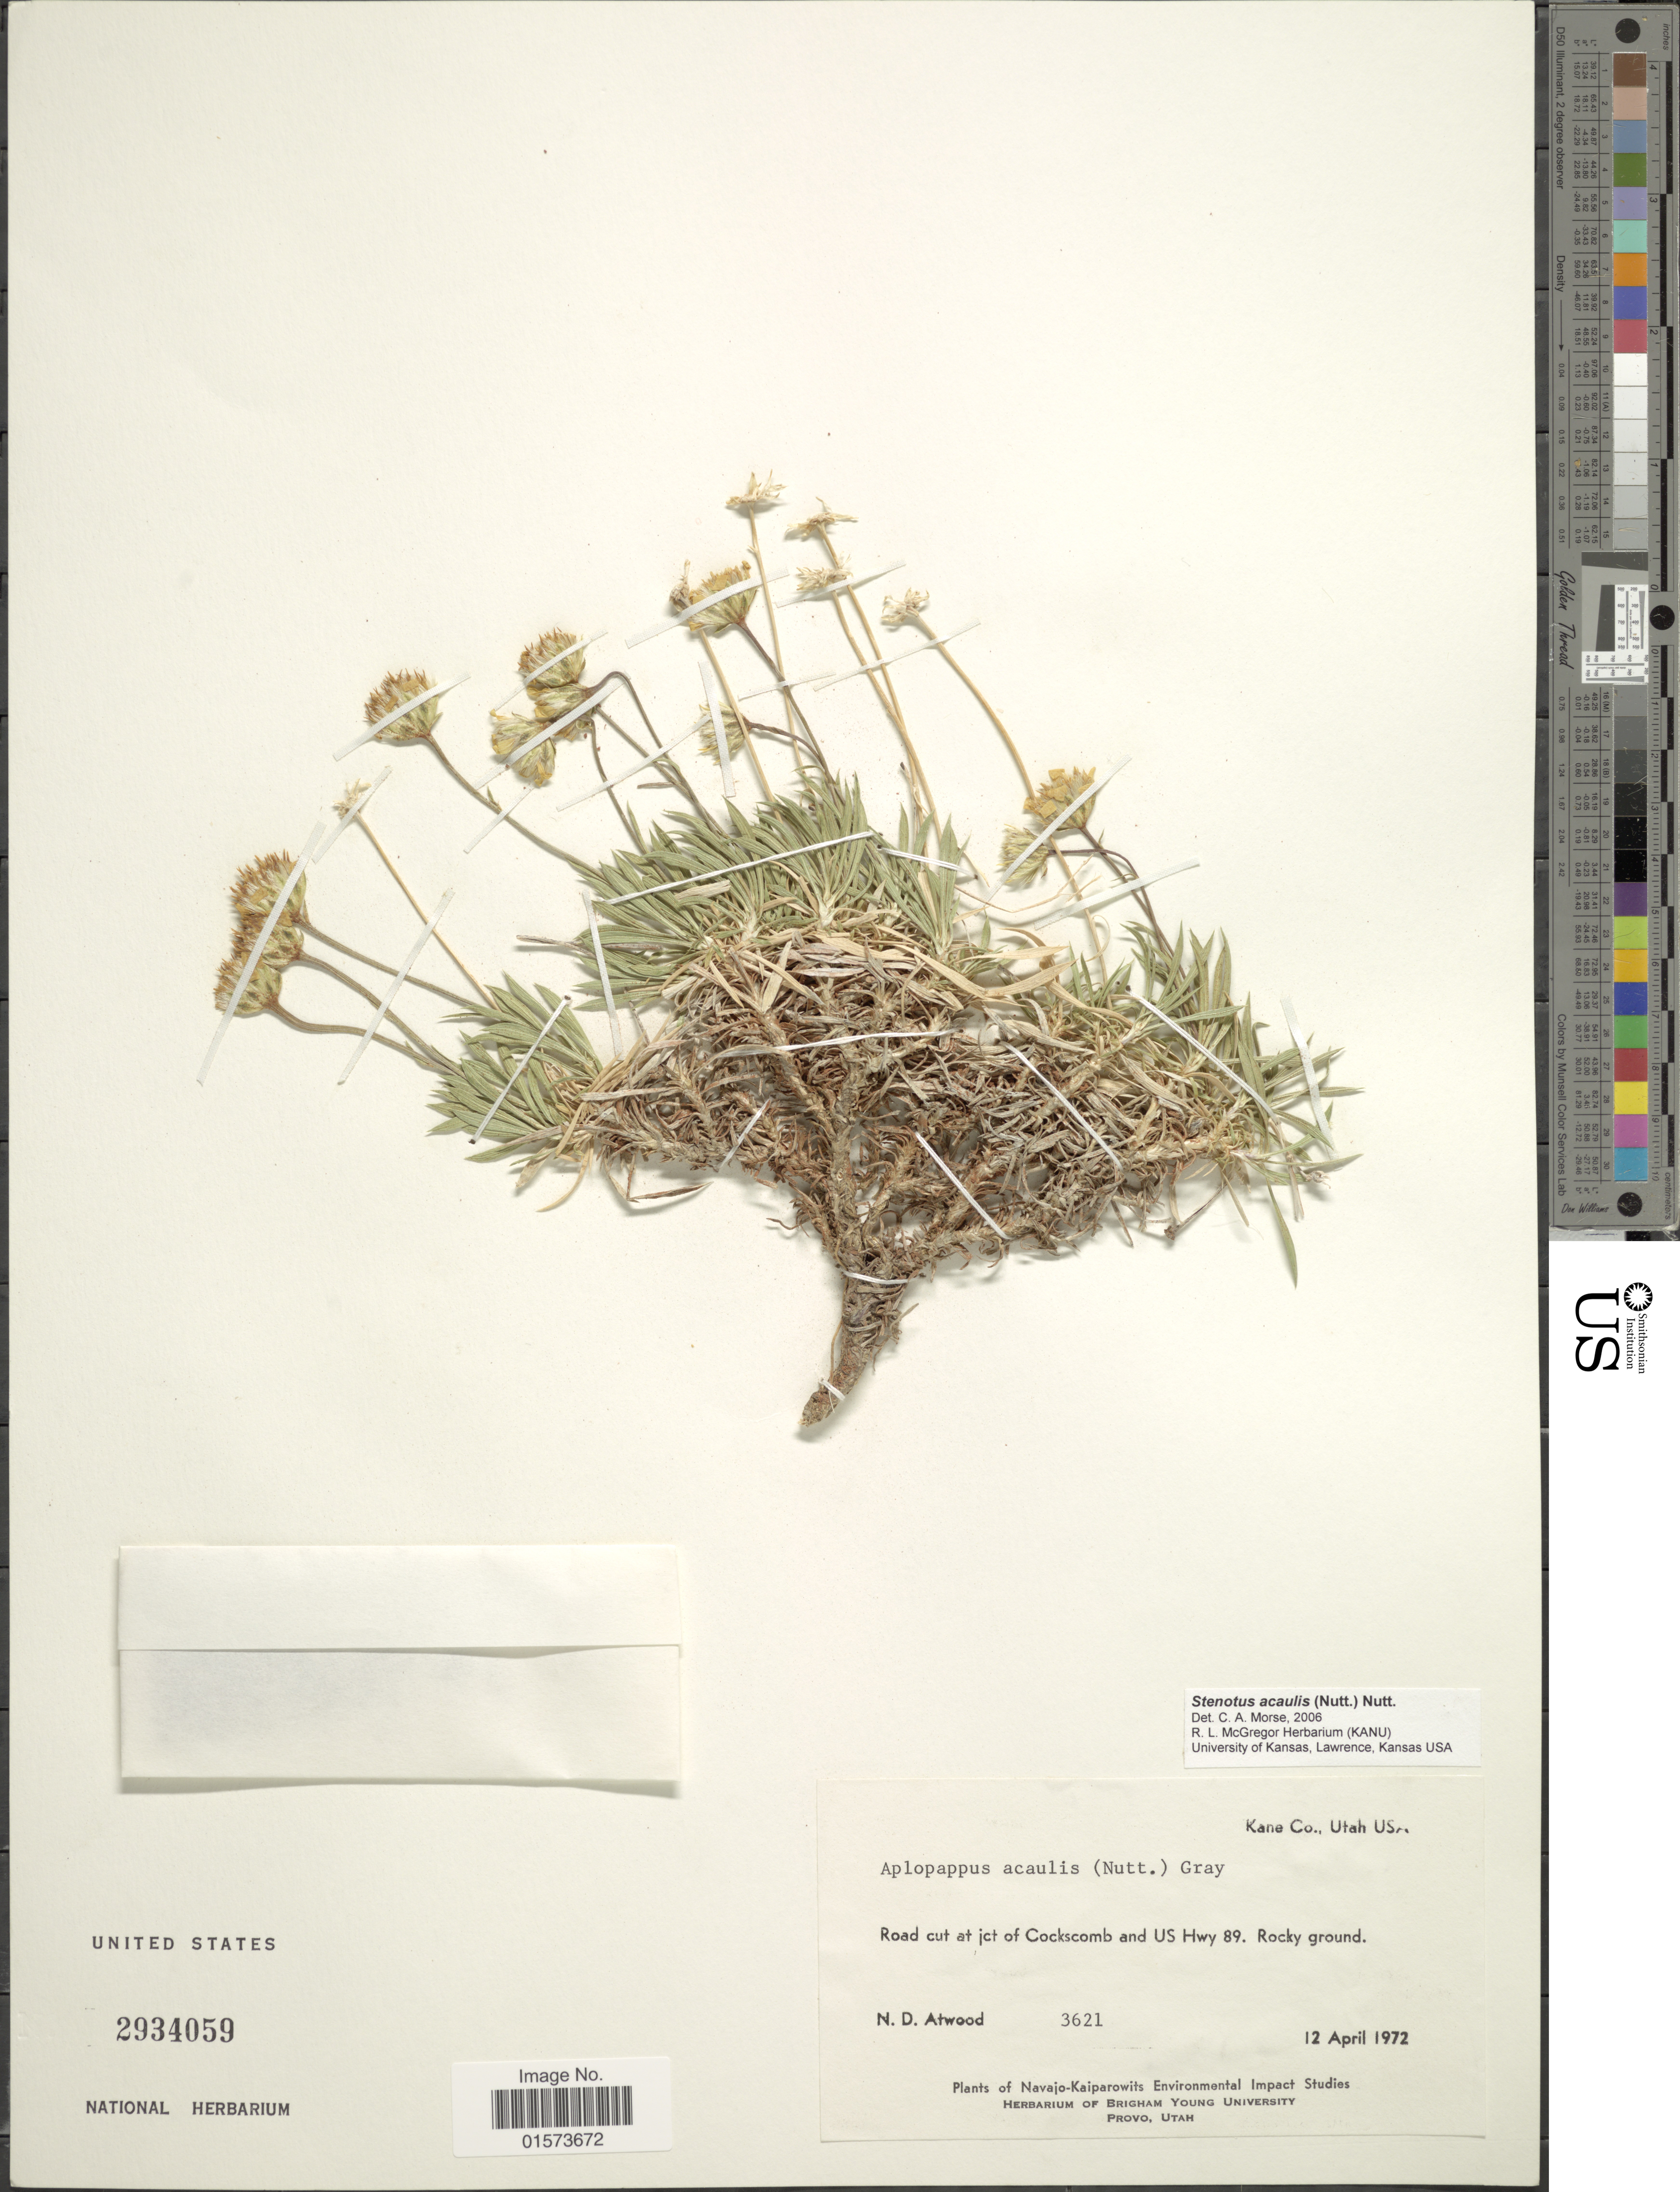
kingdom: Plantae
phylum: Tracheophyta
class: Magnoliopsida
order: Asterales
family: Asteraceae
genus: Stenotus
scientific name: Stenotus acaulis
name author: (Nutt.) Nutt.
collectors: N. Atwood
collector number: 3621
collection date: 1972-04-12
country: United States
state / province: Utah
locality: Kane Co., road cut at jct Cockscomb and US Hwy 89, Rocky ground, Navjo-Kaoparowits Environment Impact Studios [unsure placement]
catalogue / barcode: US 2934059